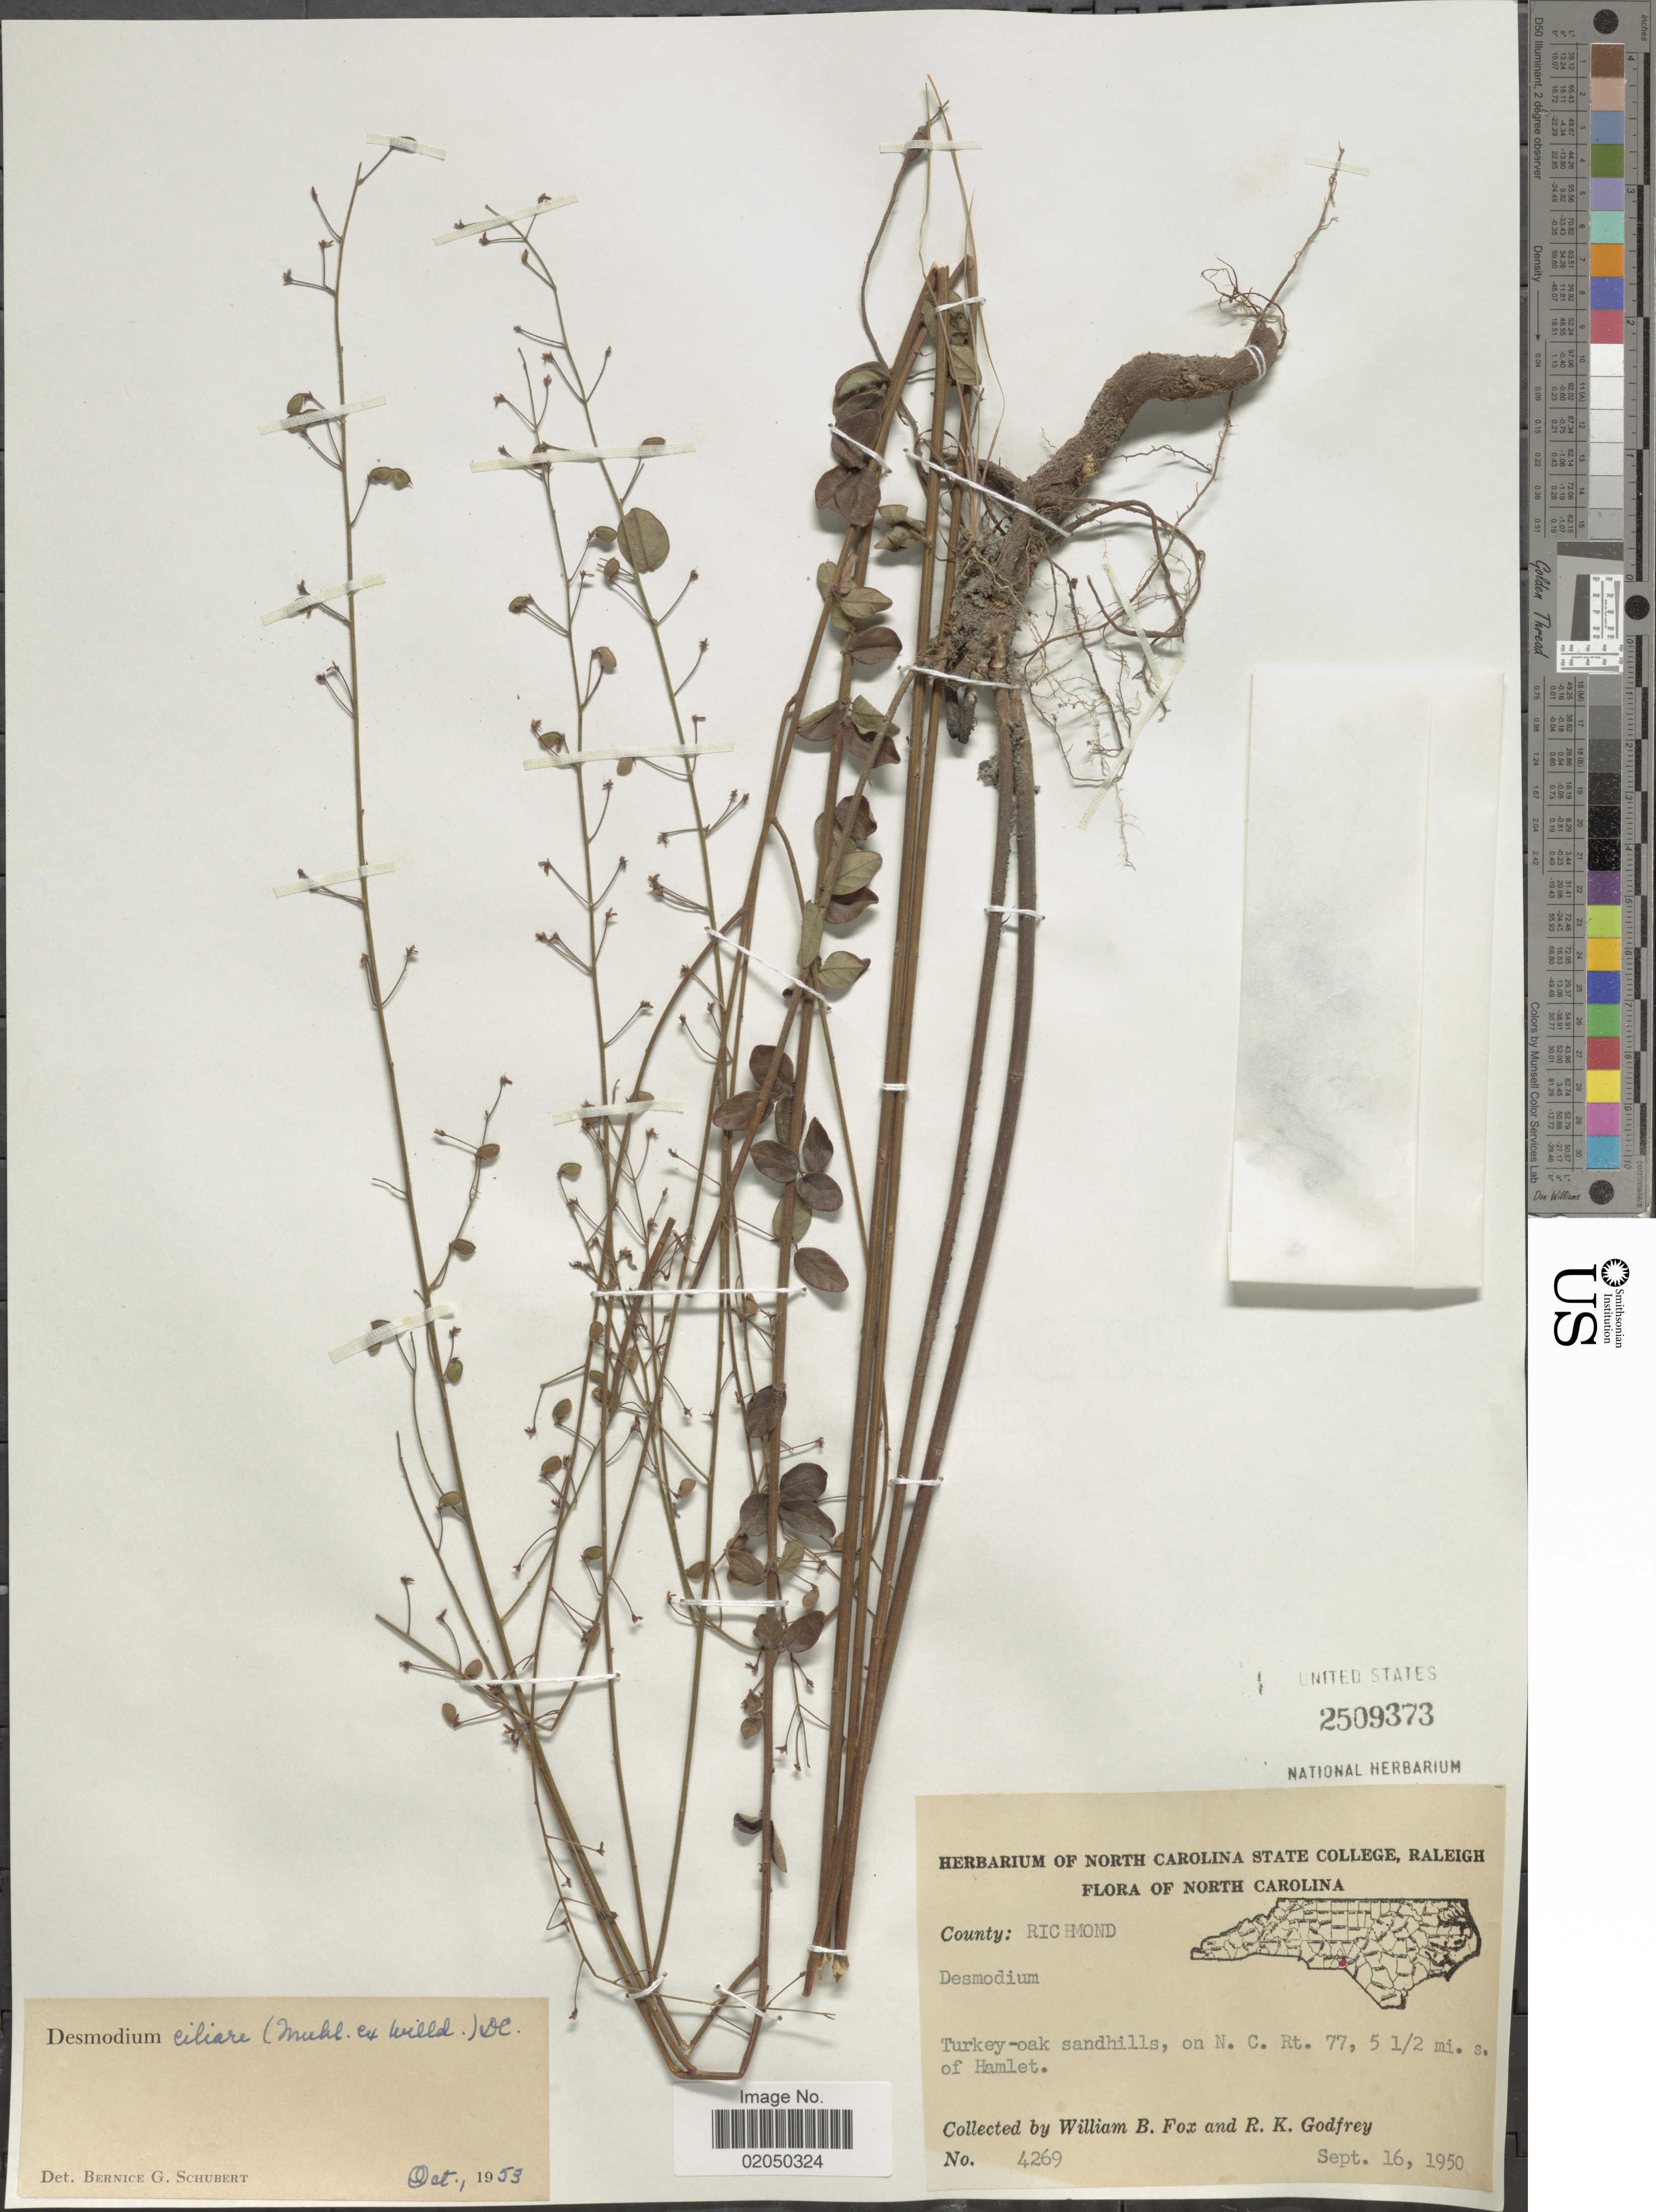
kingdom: Plantae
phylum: Tracheophyta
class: Magnoliopsida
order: Fabales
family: Fabaceae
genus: Desmodium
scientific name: Desmodium ciliare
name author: (Muhl. ex Willd.) DC.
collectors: W. B. Fox & R. K. Godfrey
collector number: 4269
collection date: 1950-09-16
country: United States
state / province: North Carolina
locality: County Richmond, on N.C. Rt. 77, 5 1/2 mi. s. of Hamlet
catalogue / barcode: US 2509373